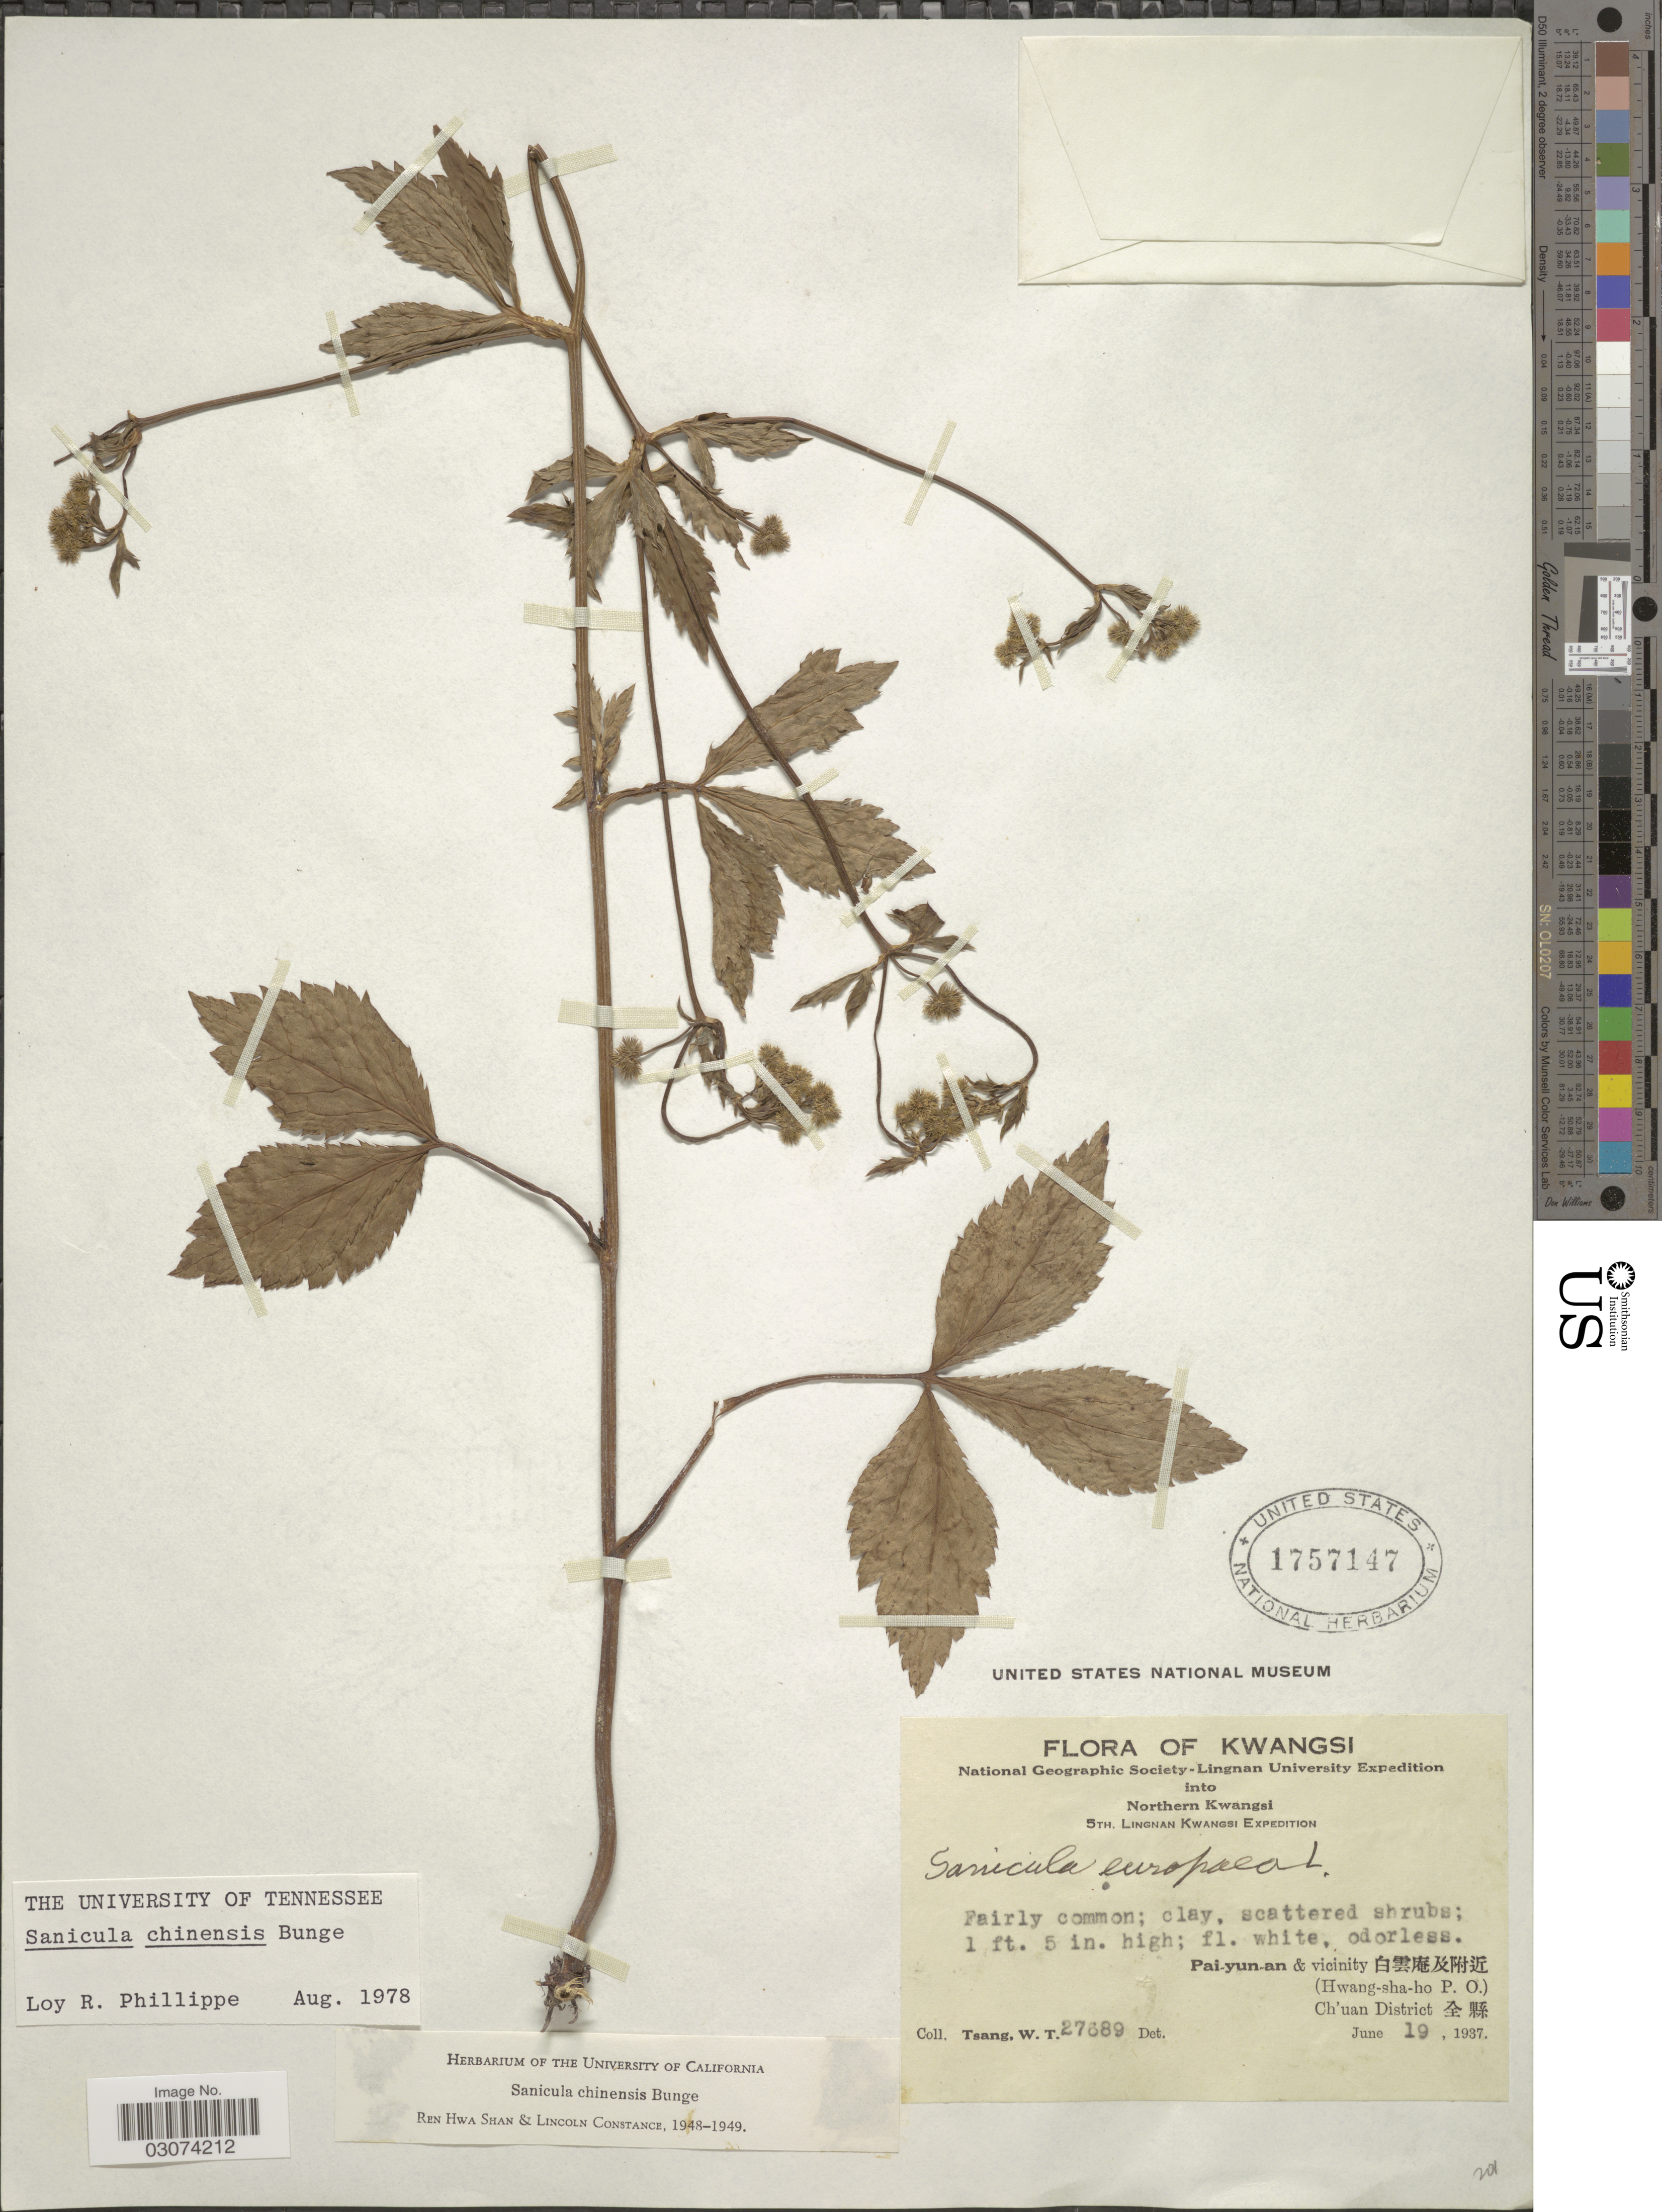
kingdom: Plantae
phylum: Tracheophyta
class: Magnoliopsida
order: Apiales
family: Apiaceae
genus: Sanicula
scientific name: Sanicula chinensis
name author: Bunge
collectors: W. T. Tsang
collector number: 27689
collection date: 1937-06-19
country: China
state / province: Guangxi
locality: Kwangsi. Northern Kwangsi. Pai-yun-an & vicinity. (Hwang-sha-ho P.O.) Ch'uan District.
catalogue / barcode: US 1757147